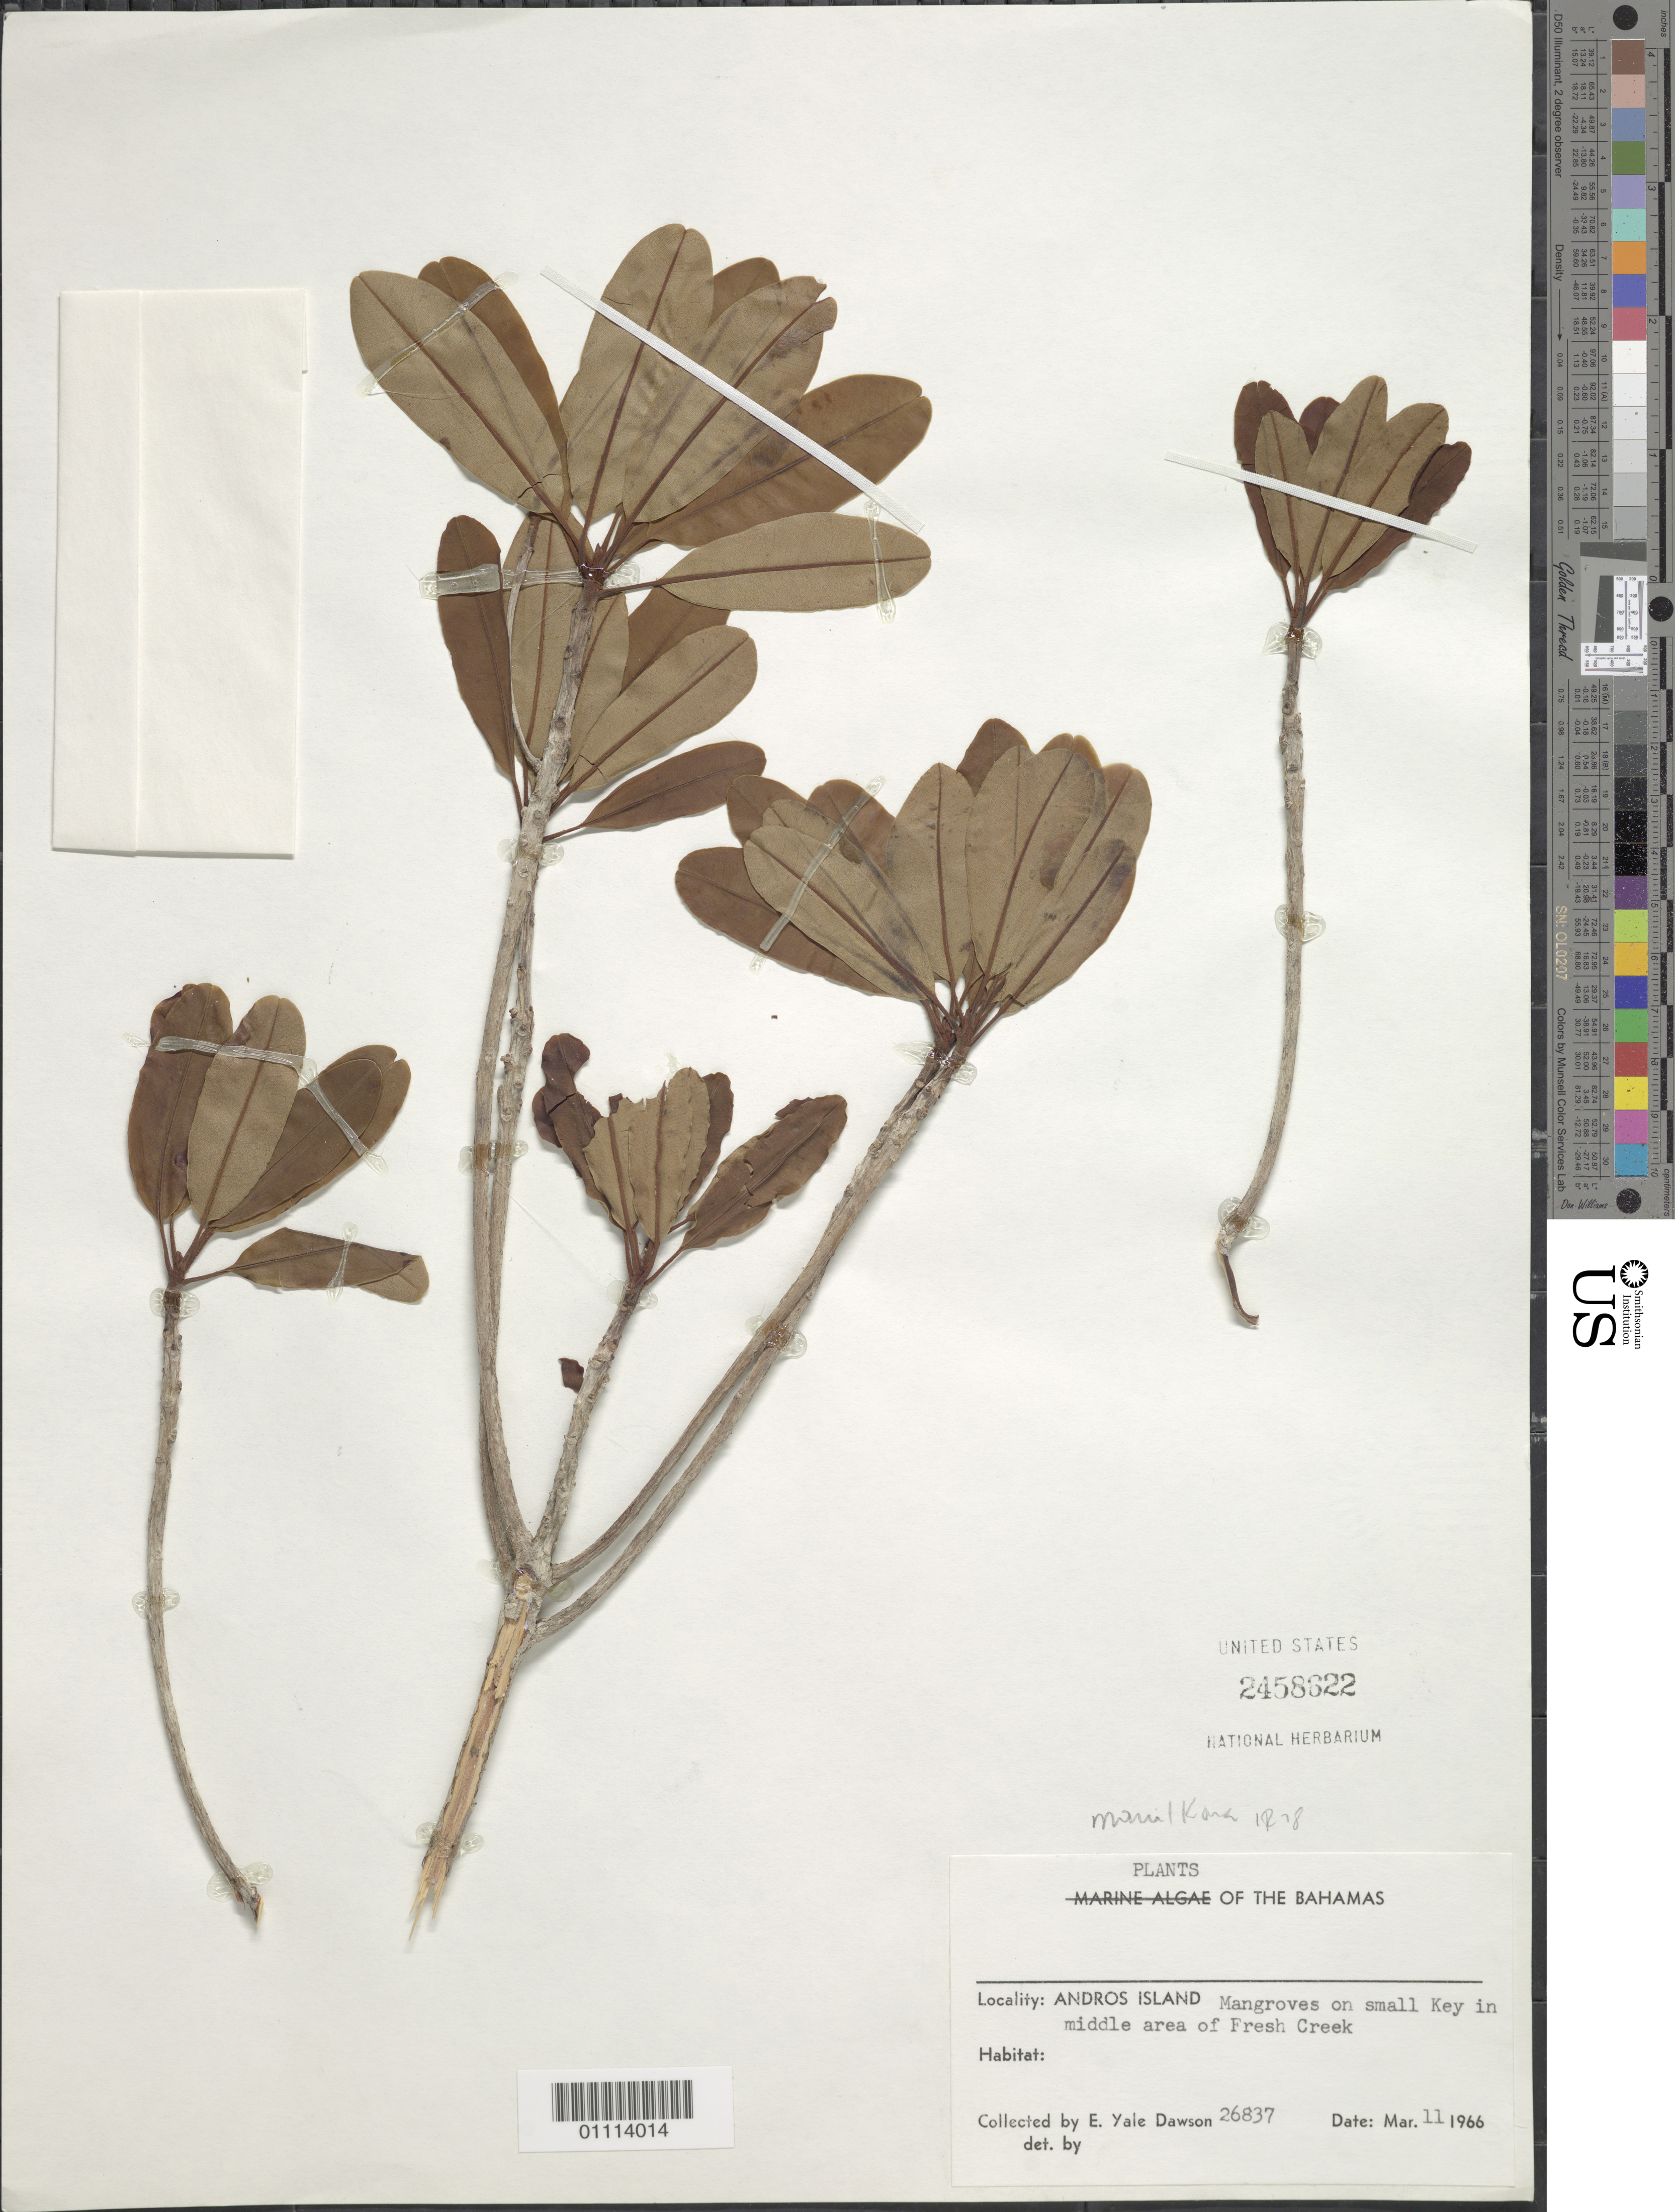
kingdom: Plantae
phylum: Tracheophyta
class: Magnoliopsida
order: Ericales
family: Sapotaceae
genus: Manilkara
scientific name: Manilkara sp.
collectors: E. Y. Dawson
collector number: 26837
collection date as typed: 11 Mar 1966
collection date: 1966-03-11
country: Bahamas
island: Andros I.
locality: Andros Island: Mangroves on small Key in middle area of Fresh Creek.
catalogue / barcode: US 2458622